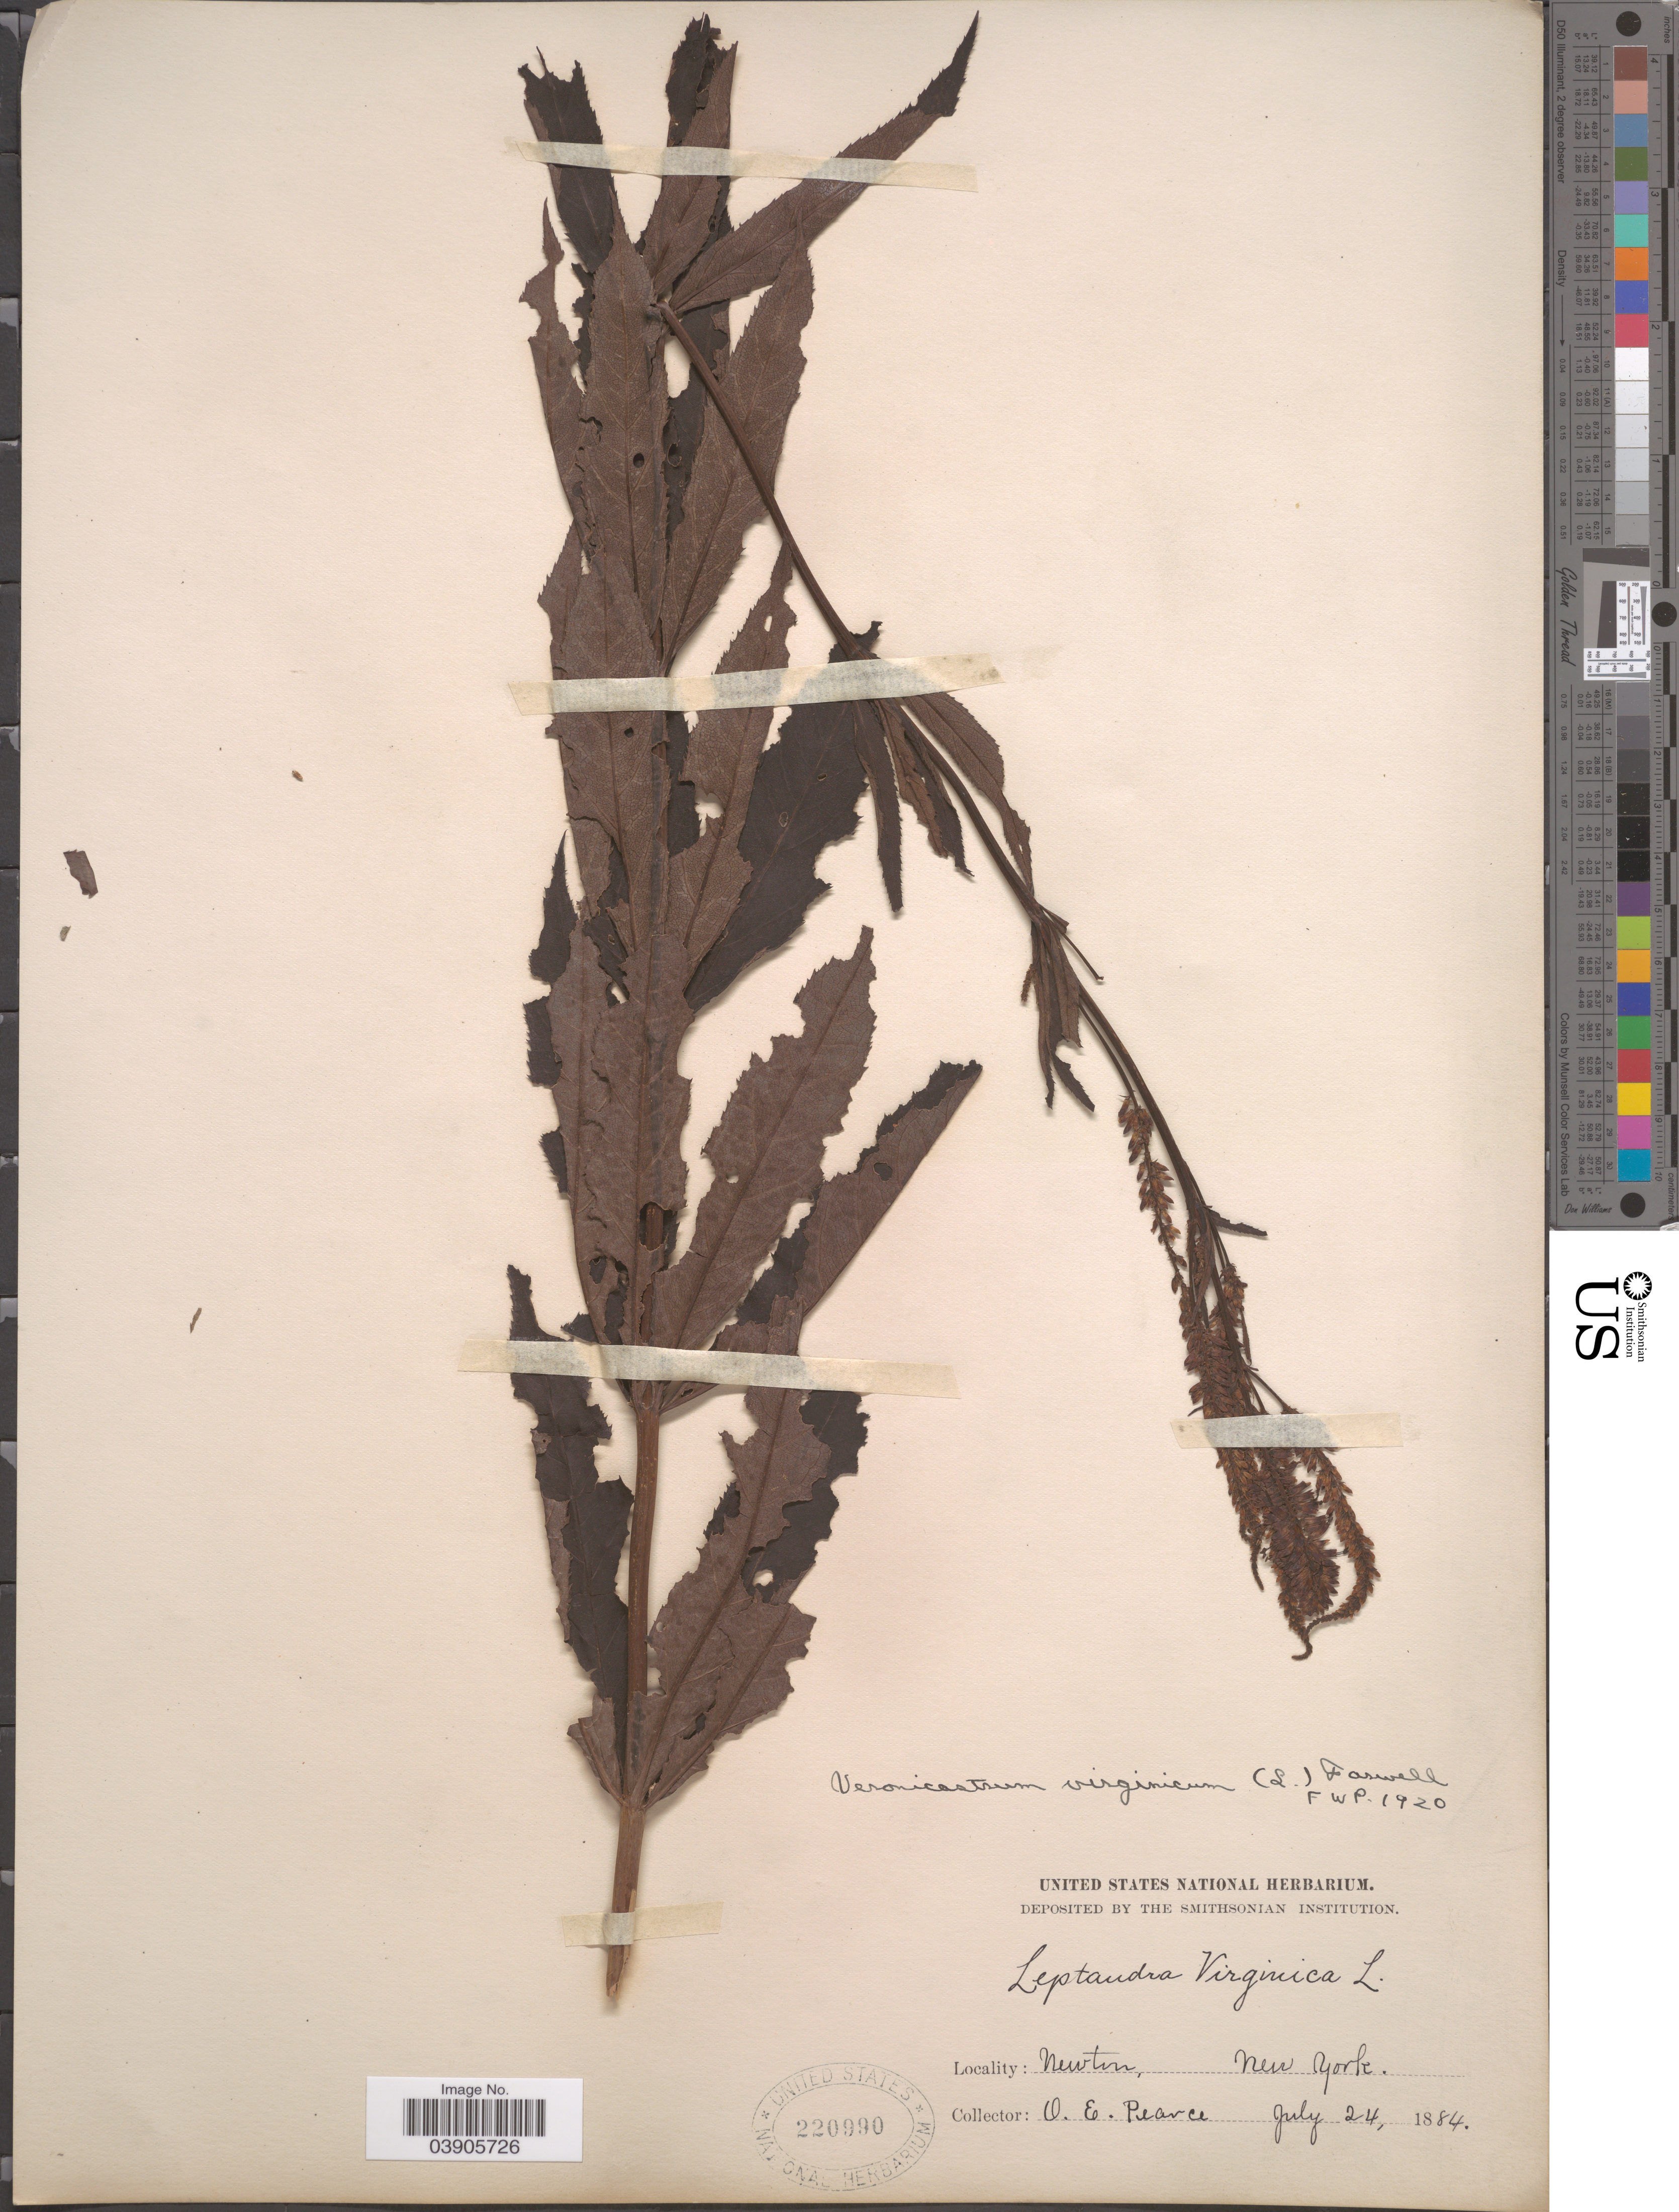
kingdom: Plantae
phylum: Tracheophyta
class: Magnoliopsida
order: Lamiales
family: Plantaginaceae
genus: Veronicastrum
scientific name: Veronicastrum virginicum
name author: (L.) Farw.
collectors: O. E. Pearce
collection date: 1884-07-24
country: United States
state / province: New York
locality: Newton.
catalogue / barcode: US 220990